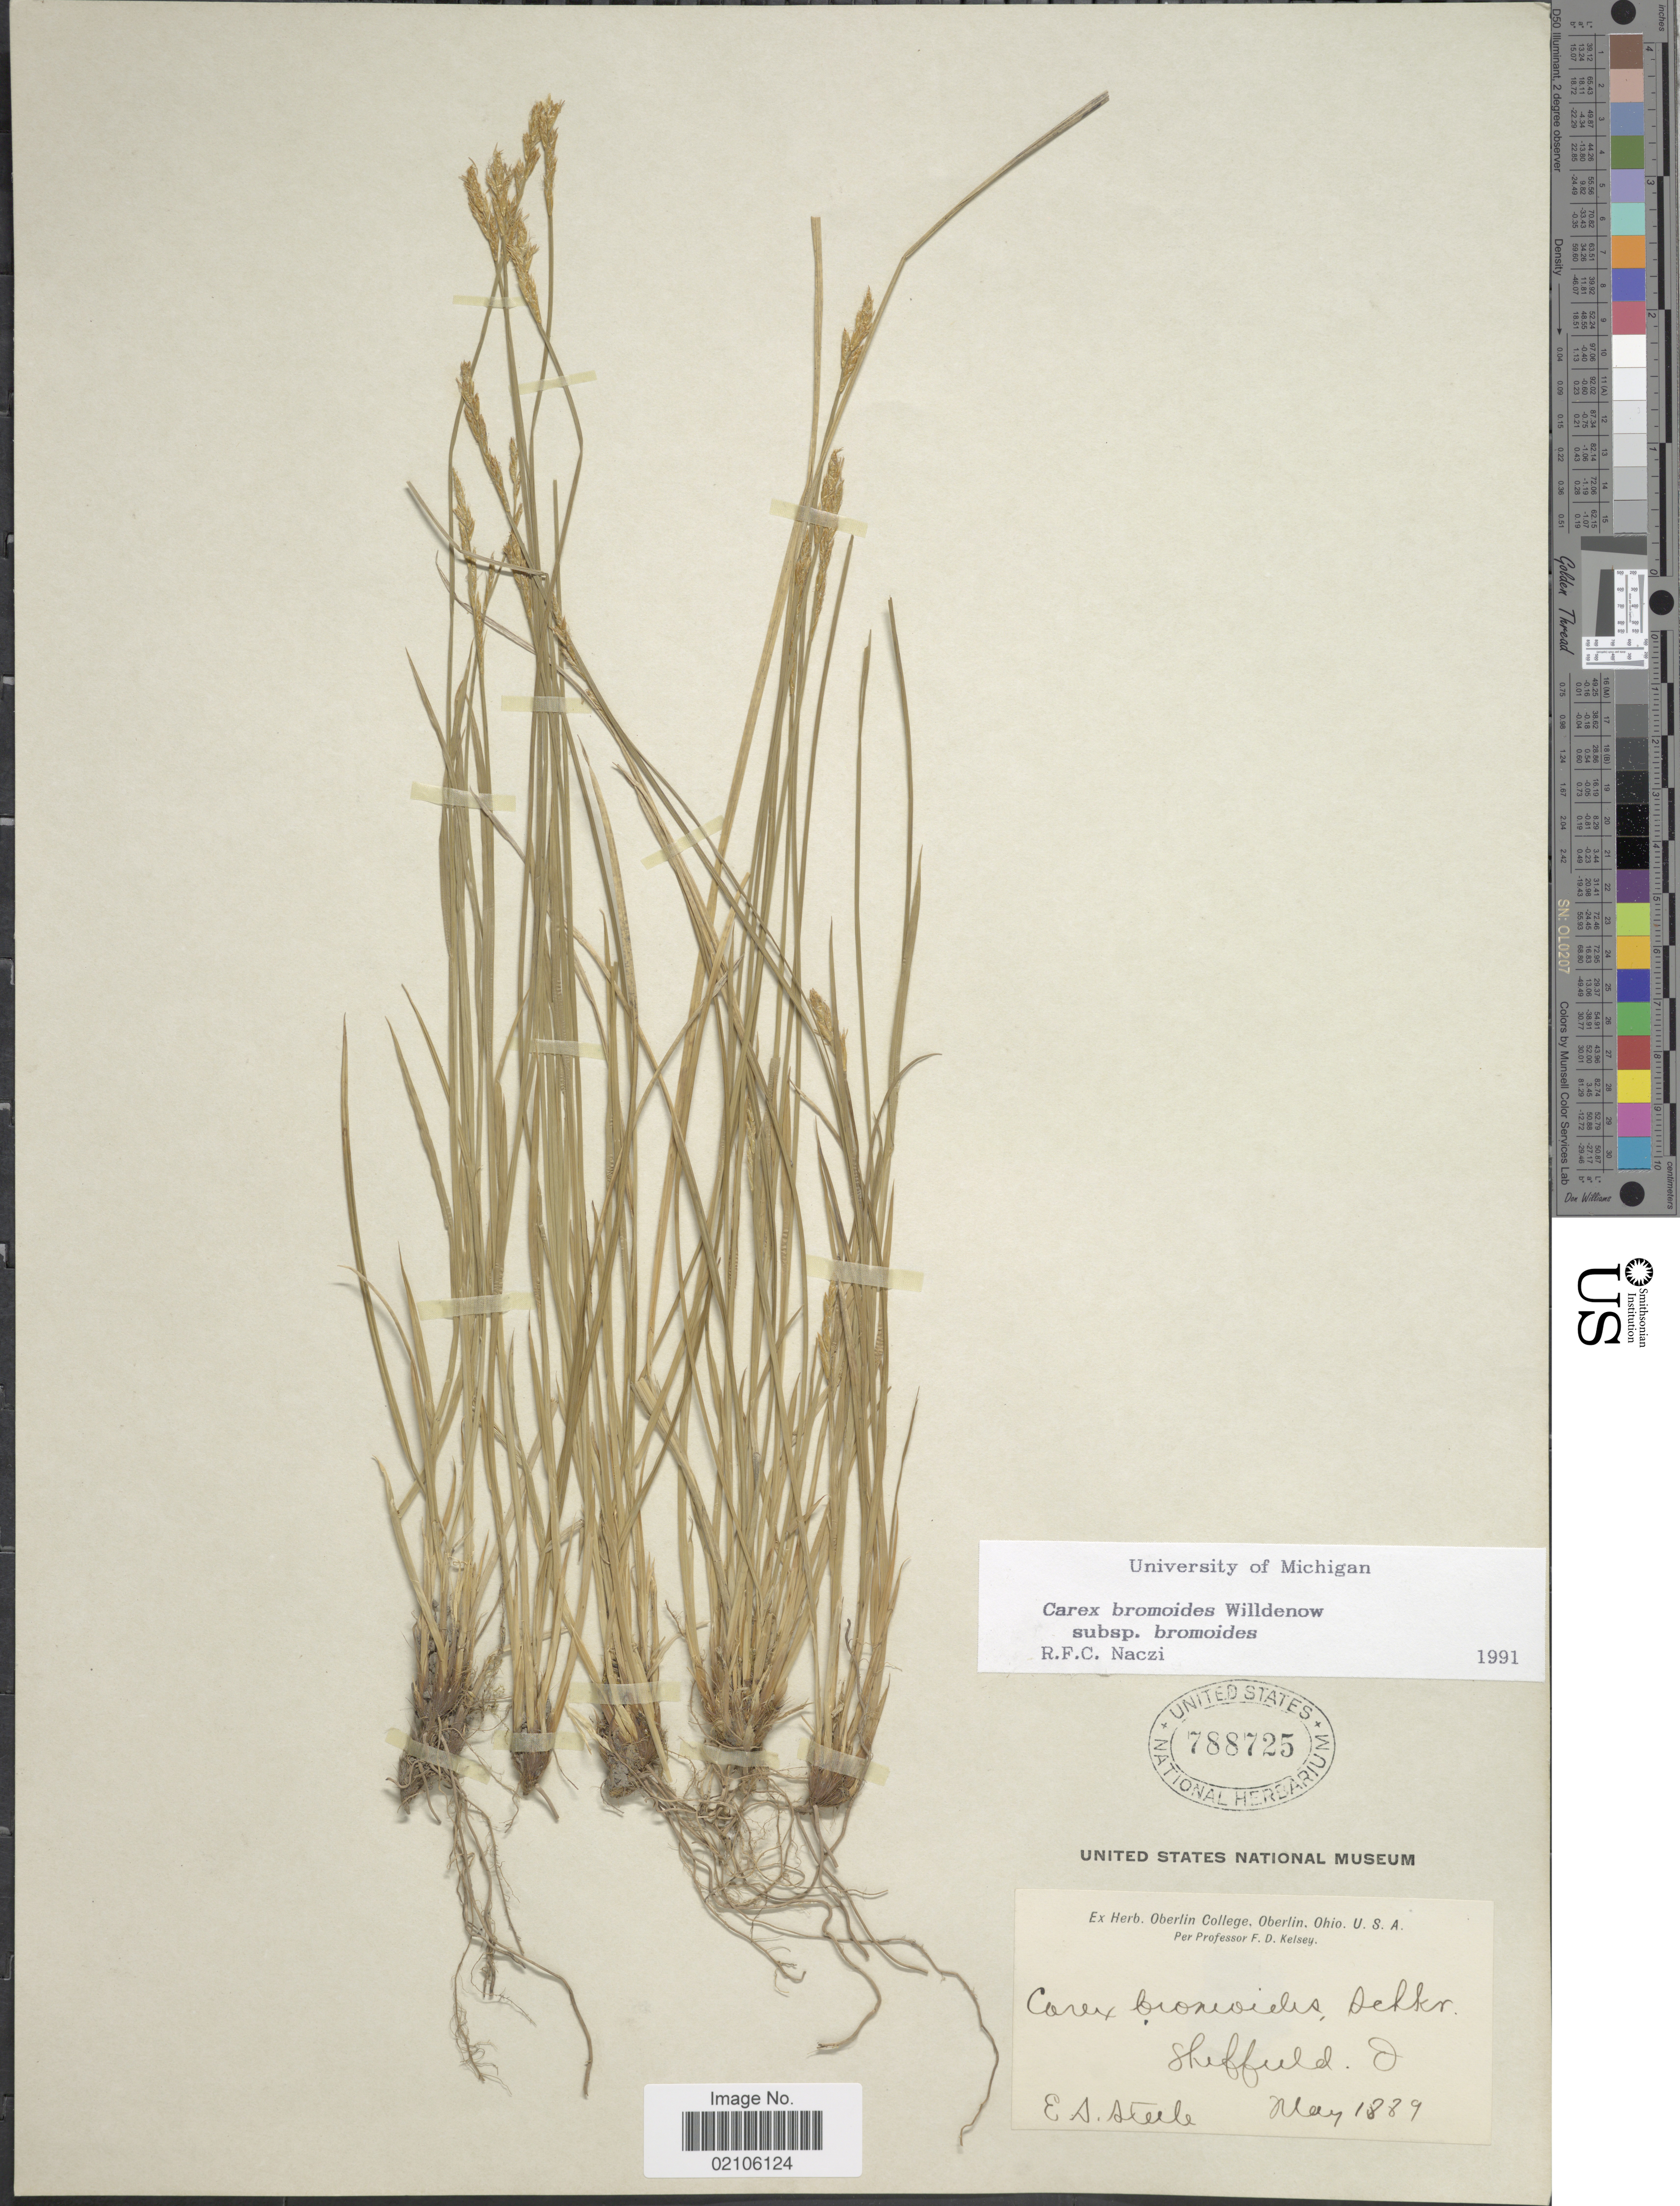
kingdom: Plantae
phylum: Tracheophyta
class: Liliopsida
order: Poales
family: Cyperaceae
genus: Carex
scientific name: Carex bromoides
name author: Willd.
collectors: E. Steele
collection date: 1889-05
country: United States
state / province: Ohio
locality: Sheffield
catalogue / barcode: US 788725